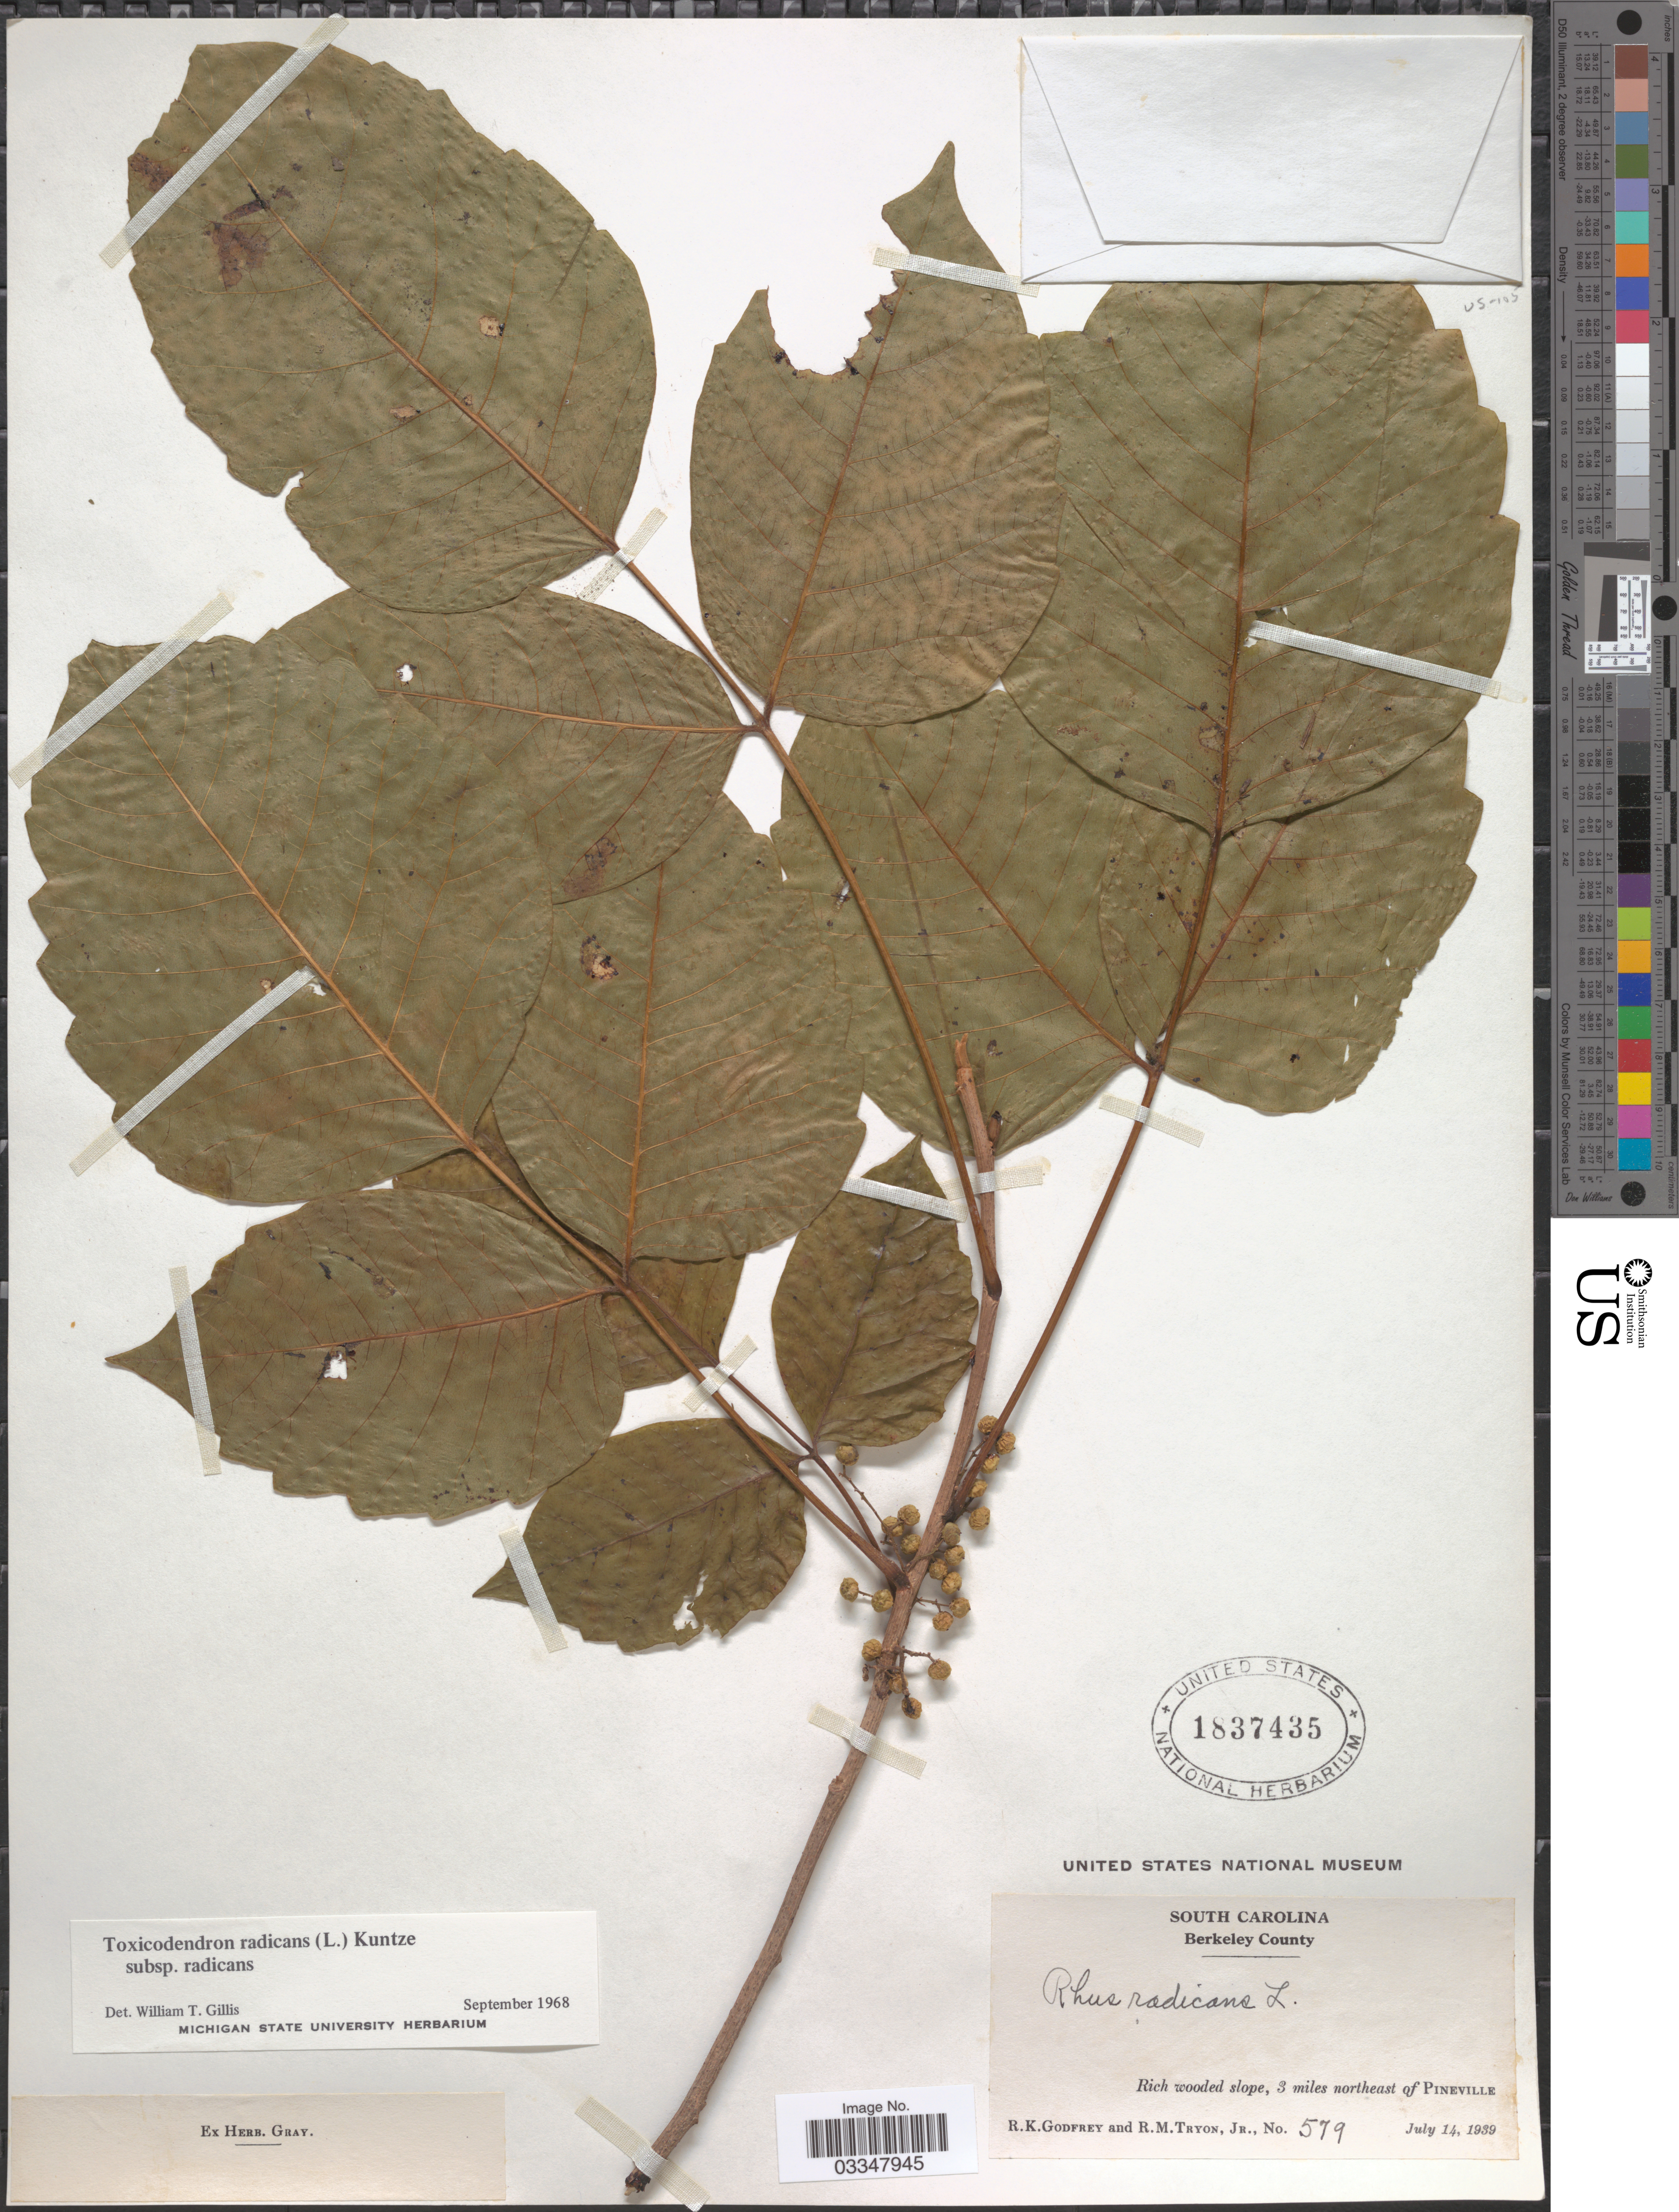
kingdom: Plantae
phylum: Tracheophyta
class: Magnoliopsida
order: Sapindales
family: Anacardiaceae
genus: Toxicodendron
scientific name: Toxicodendron radicans subsp. radicans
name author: (L.) Kuntze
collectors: R. K. Godfrey & R. Tryon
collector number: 579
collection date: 1939-07-14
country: United States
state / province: South Carolina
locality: Berkeley County. 3 miles northeast of Pineville.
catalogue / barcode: US 1837435